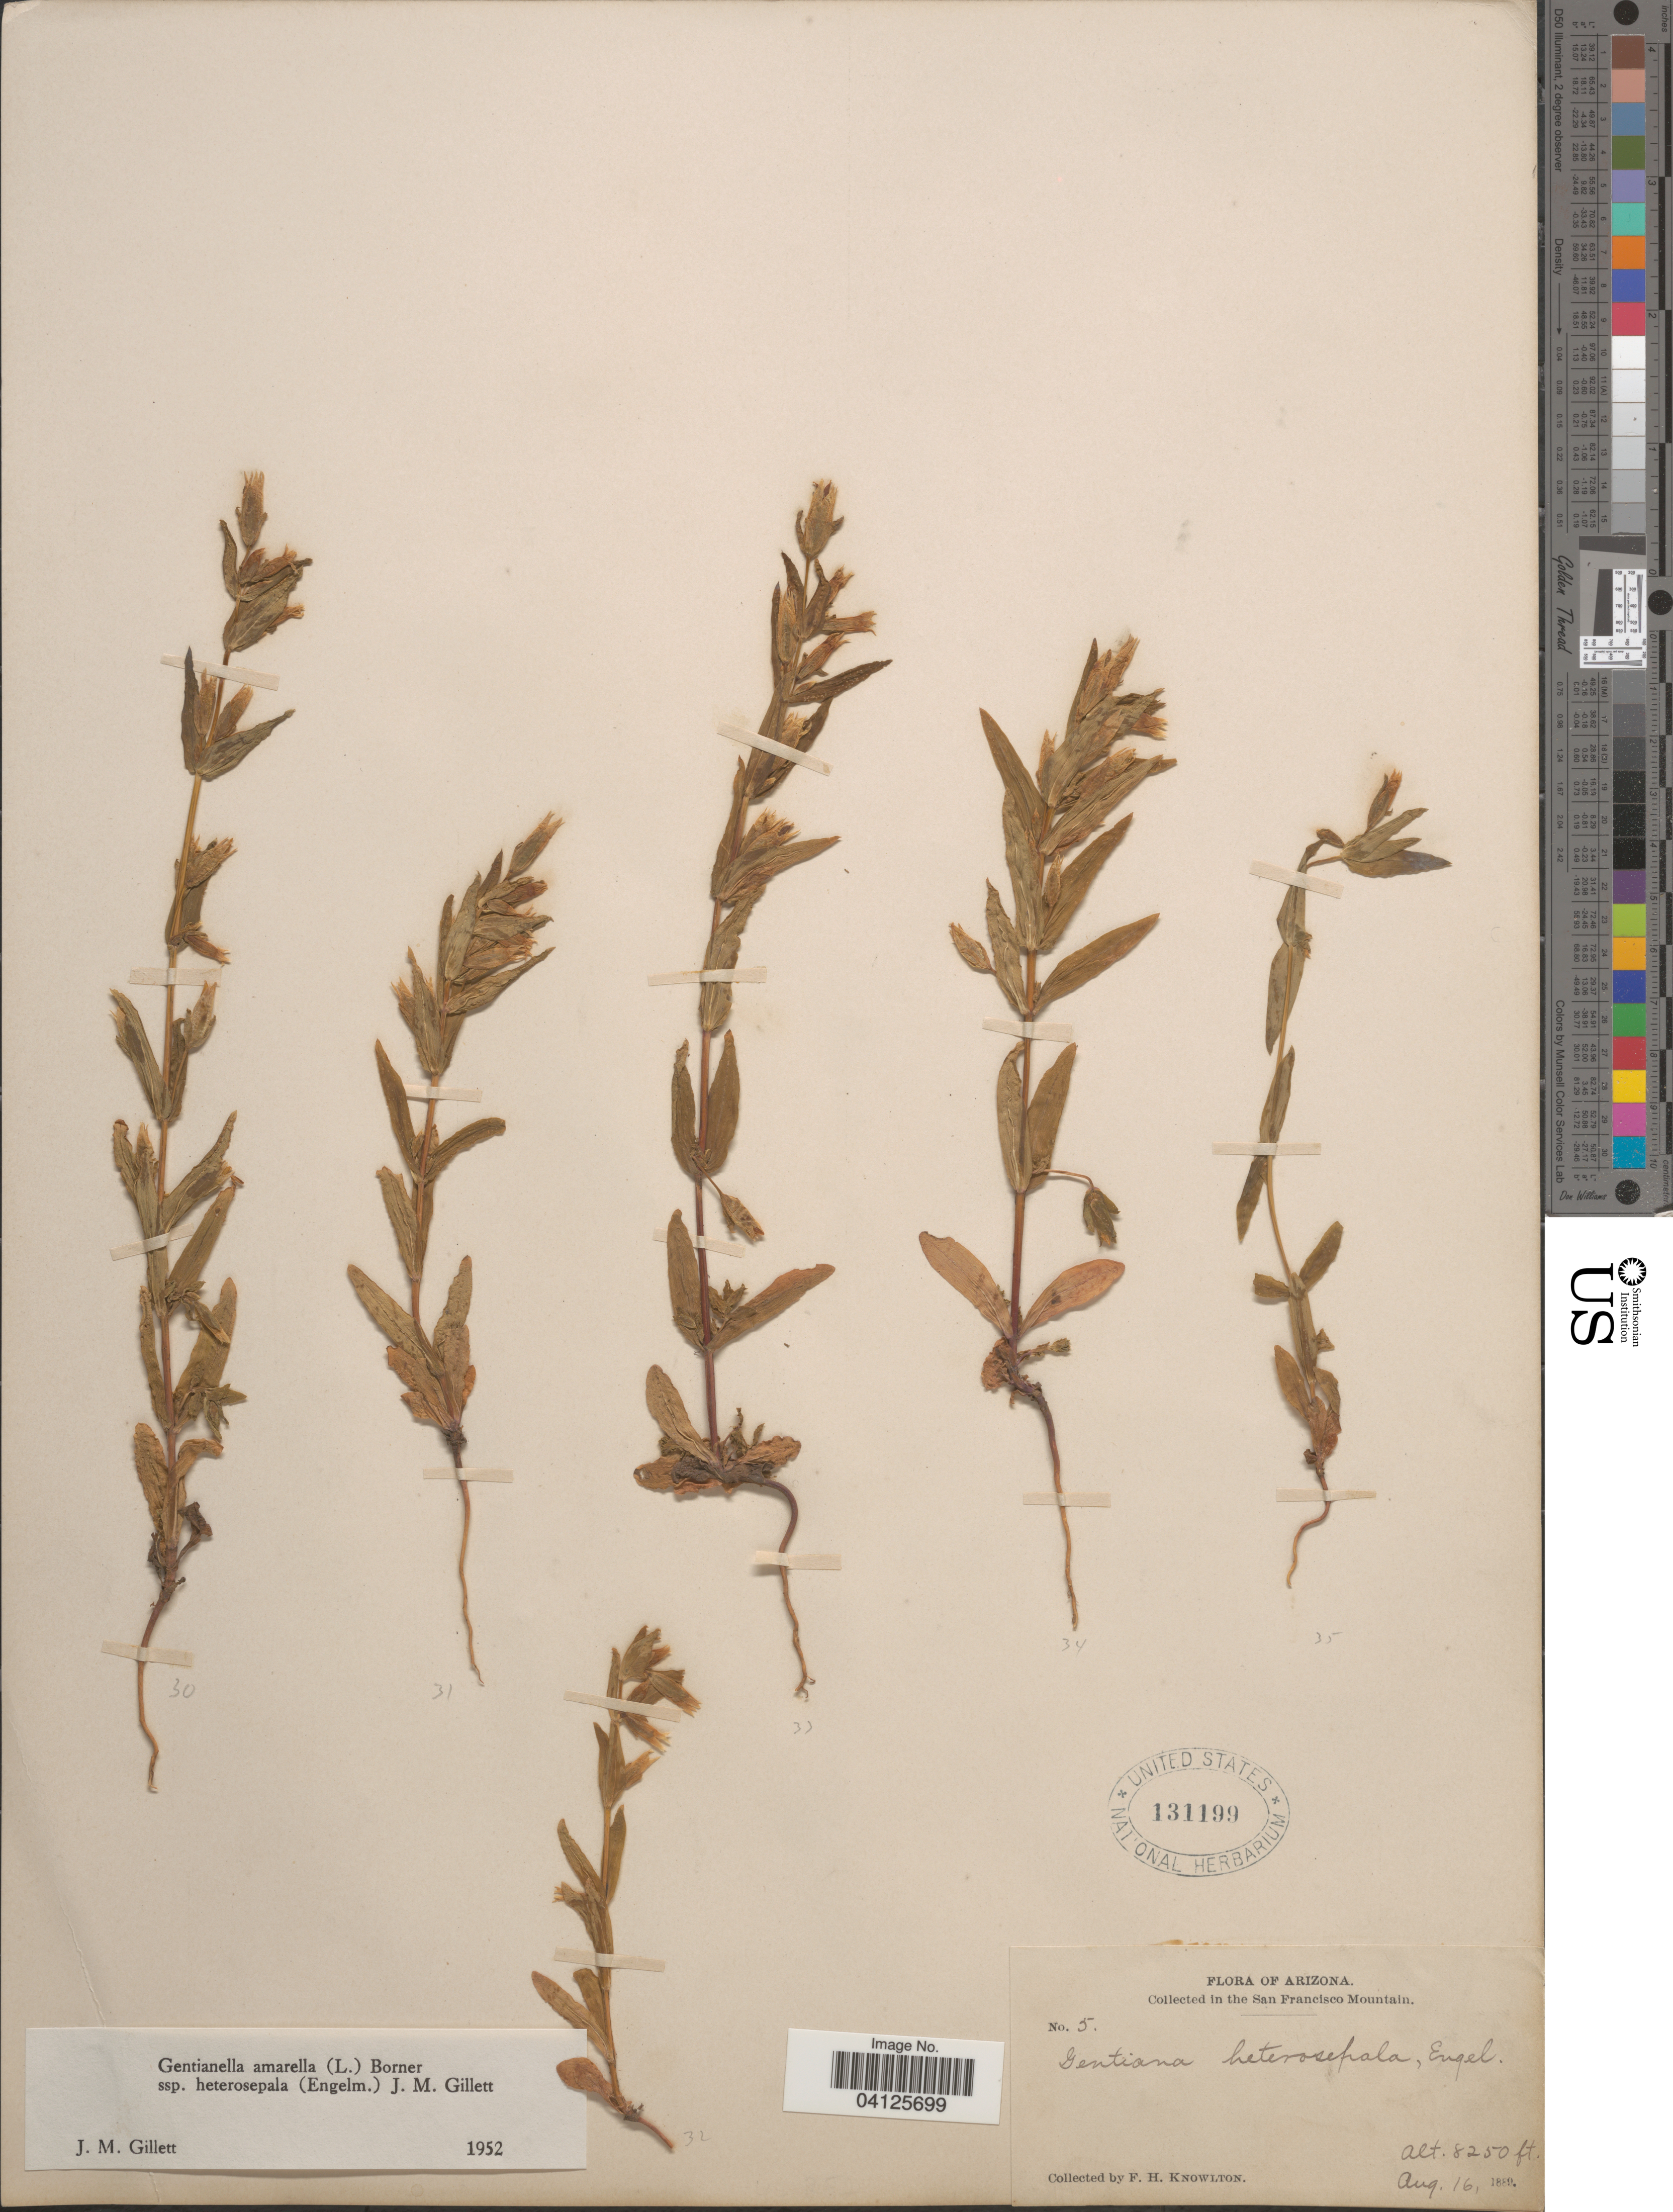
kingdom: Plantae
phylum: Tracheophyta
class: Magnoliopsida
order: Gentianales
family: Gentianaceae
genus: Gentianella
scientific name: Gentianella amarella subsp. heterosepala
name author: (Engelm.) J.M. Gillet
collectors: F. H. Knowlton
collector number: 5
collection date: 1889-08-16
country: United States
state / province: Arizona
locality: In the San Francisco Mountain.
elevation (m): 2515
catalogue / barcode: US 131199